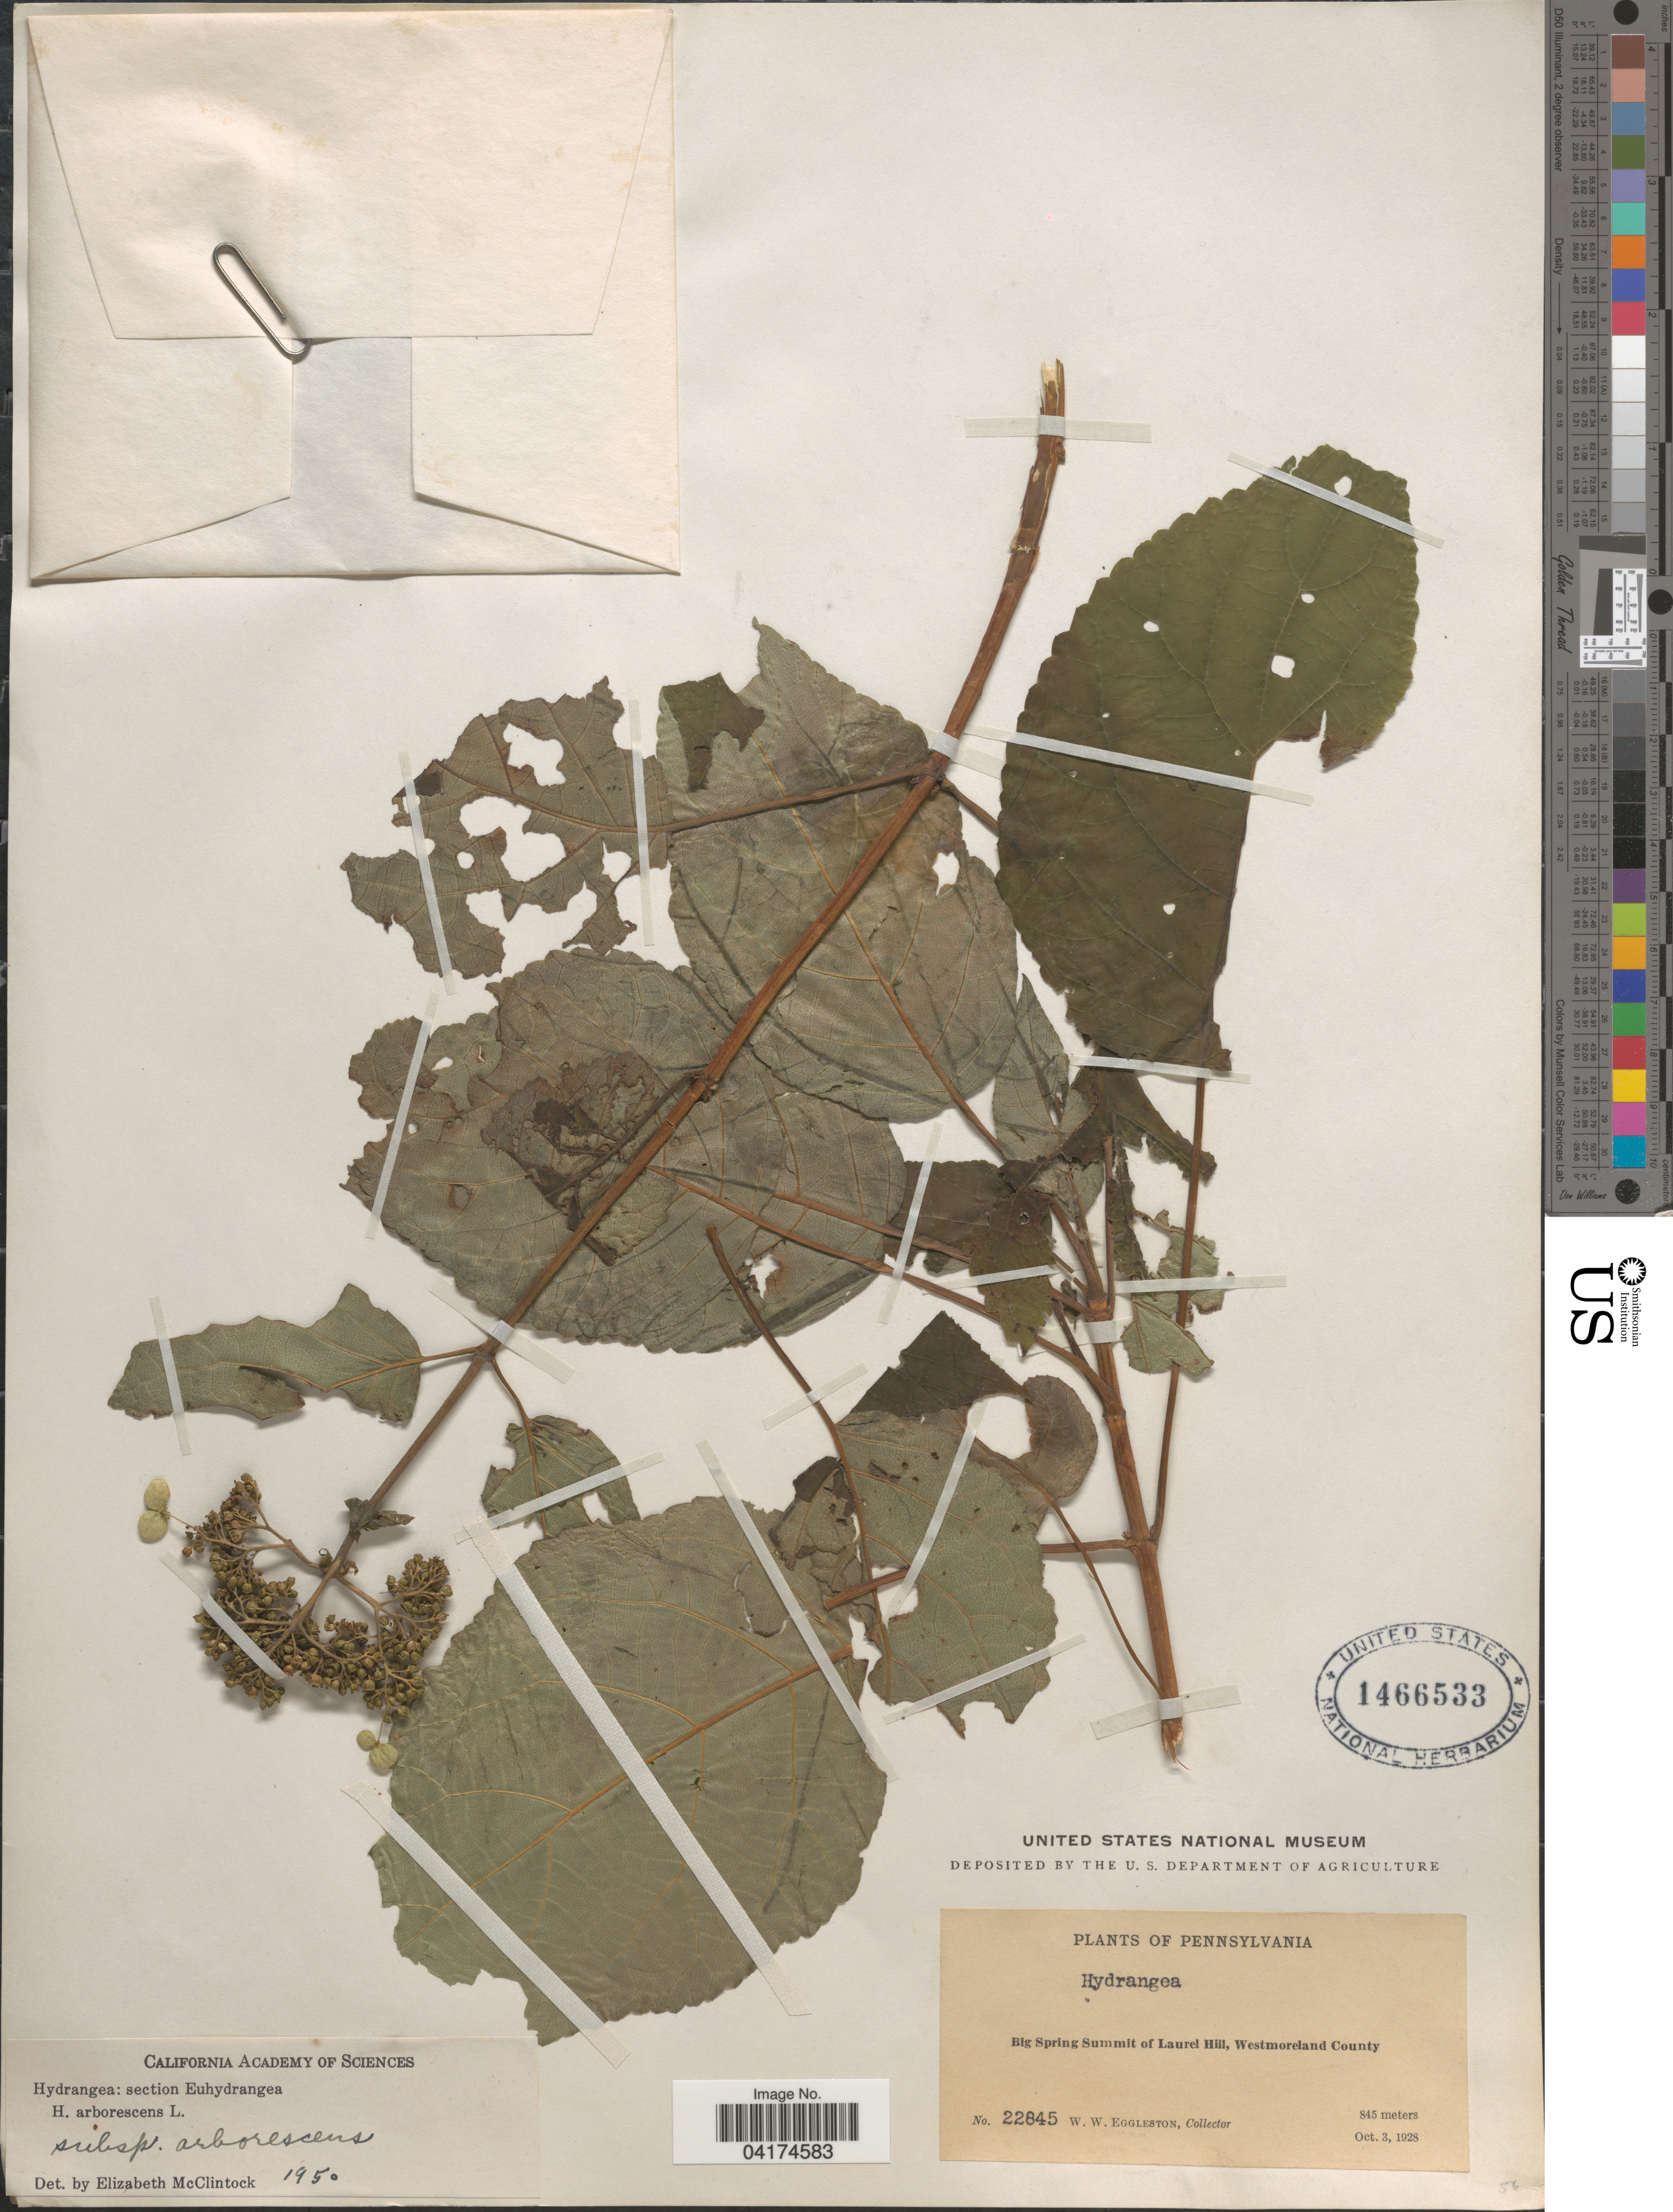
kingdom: Plantae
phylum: Tracheophyta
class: Magnoliopsida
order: Cornales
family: Hydrangeaceae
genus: Hydrangea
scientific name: Hydrangea arborescens subsp. arborescens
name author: L.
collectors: W. W. Eggleston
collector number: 22845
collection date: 1928-10-03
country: United States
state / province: Pennsylvania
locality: Big Spring Summit of Laurel Hill, Westmoreland County.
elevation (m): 845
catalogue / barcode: US 1466533